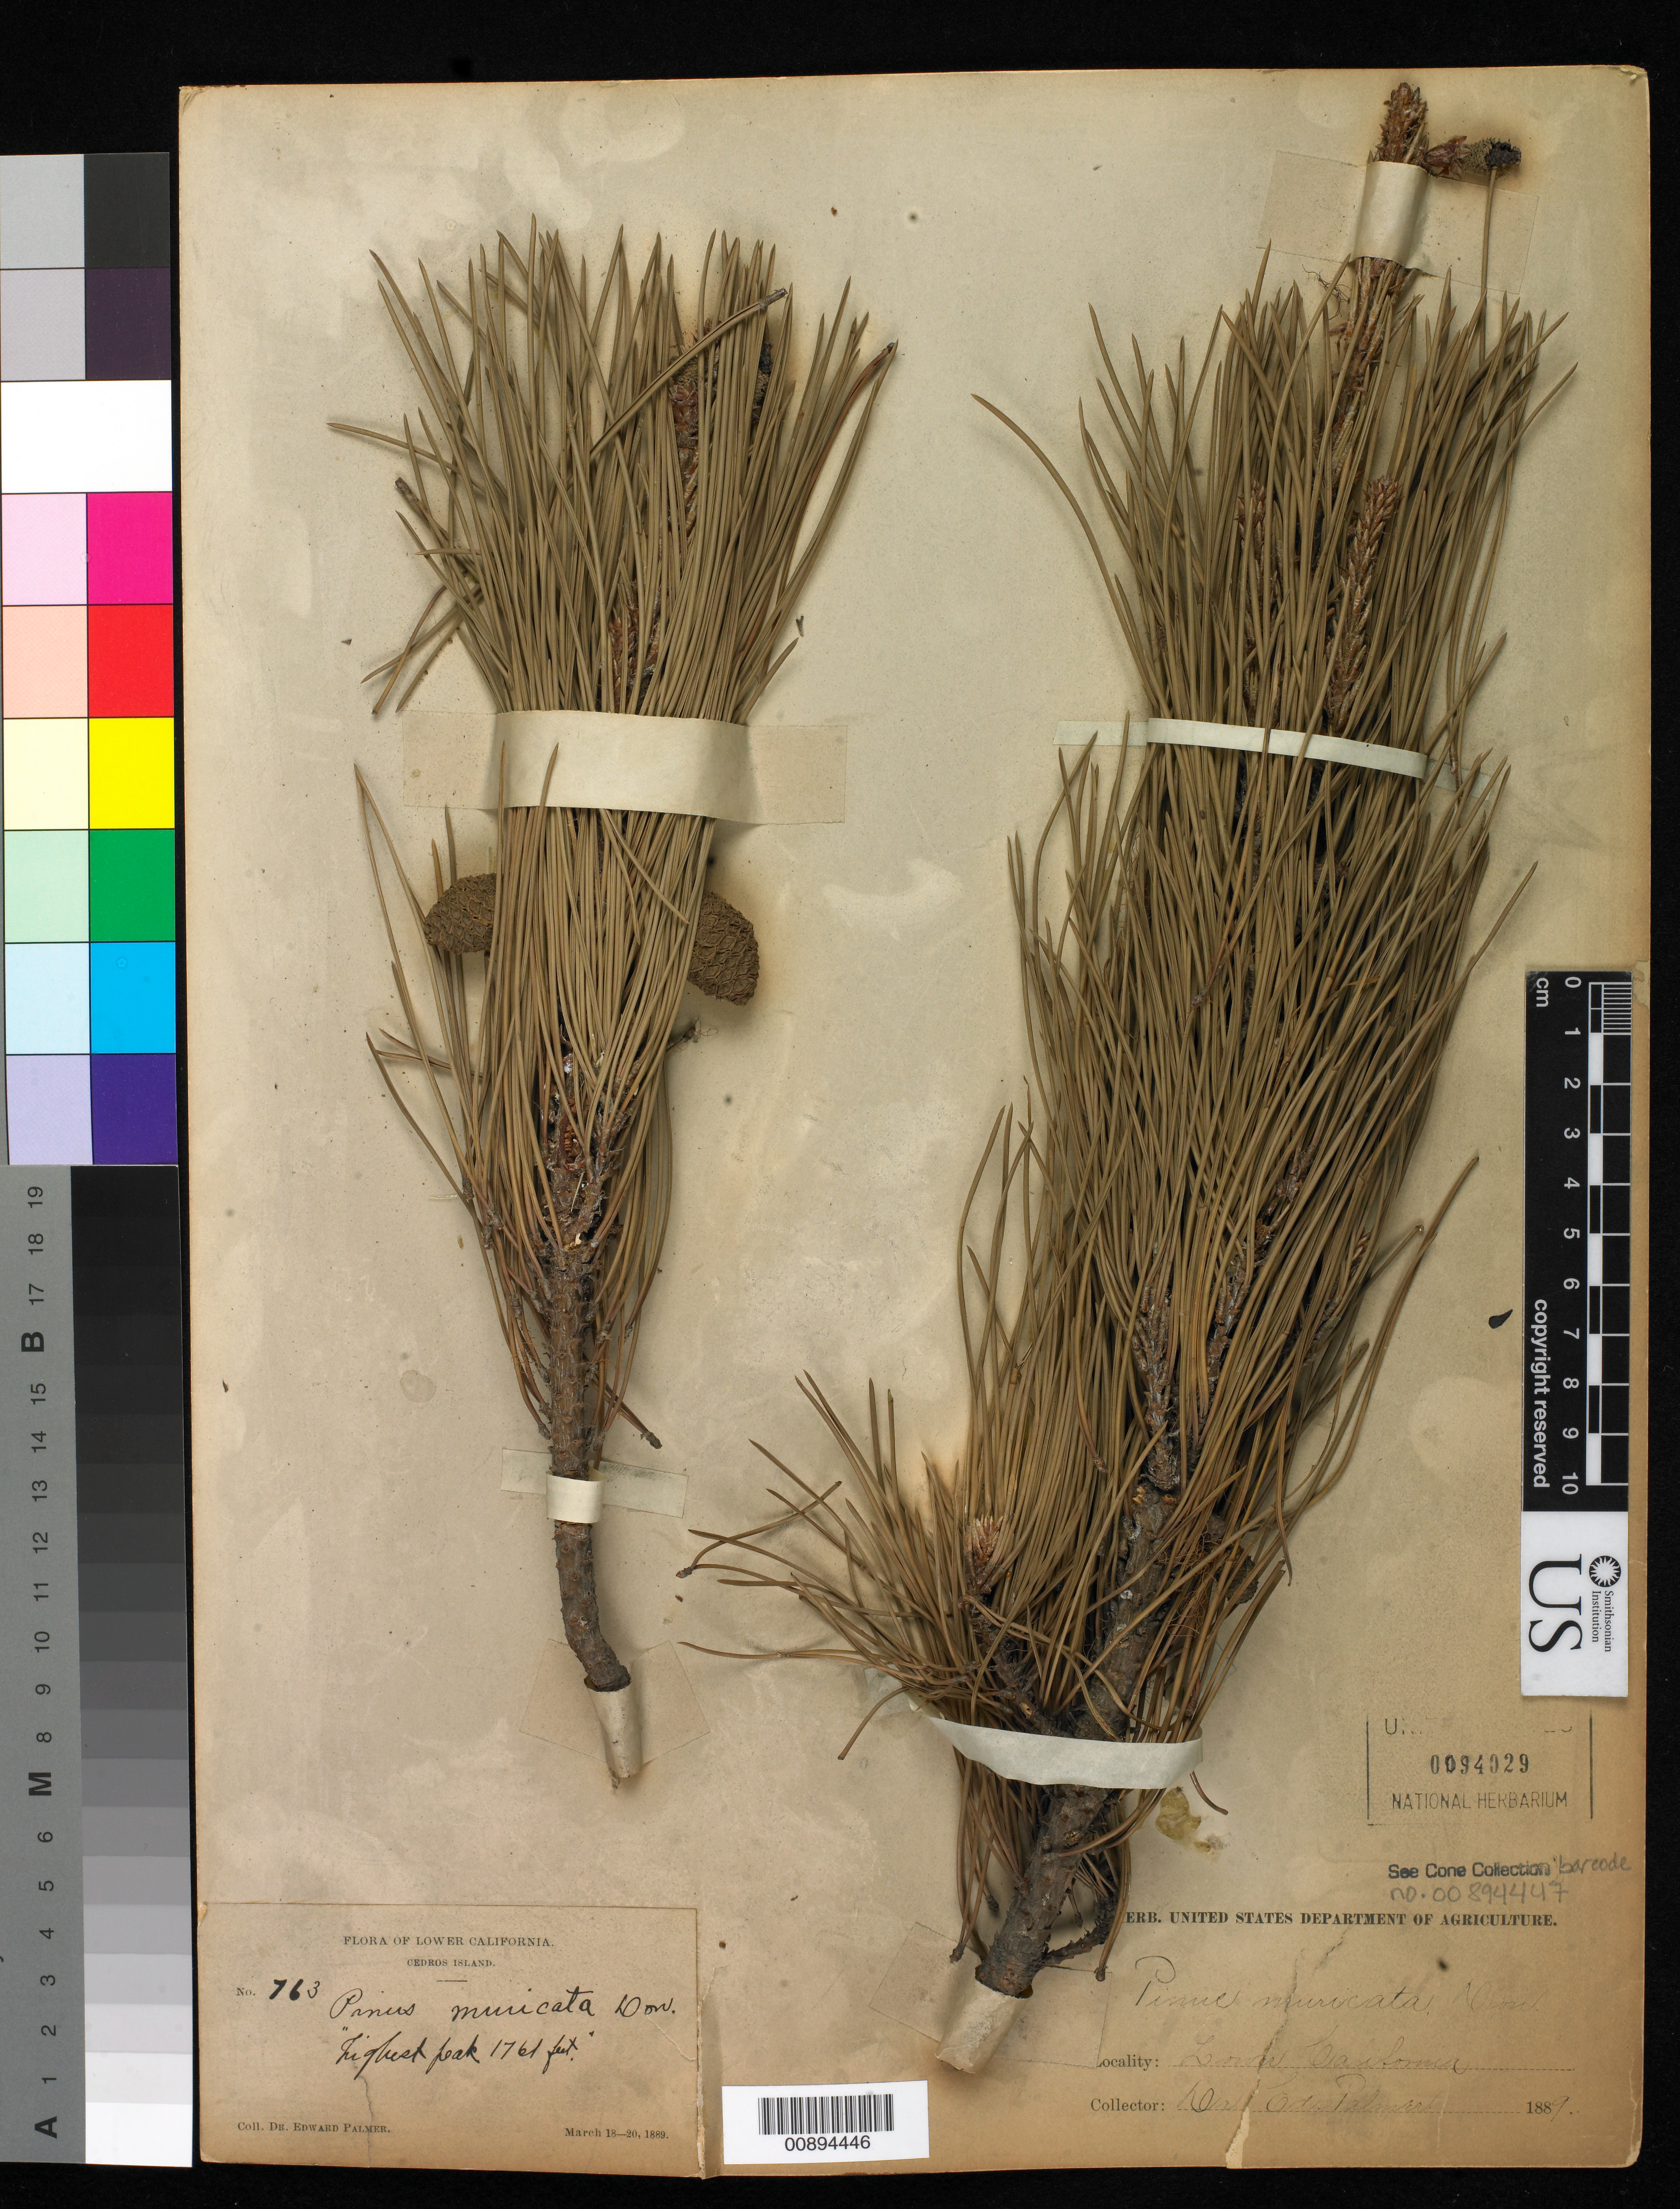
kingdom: Plantae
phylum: Tracheophyta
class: Pinopsida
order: Pinales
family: Pinaceae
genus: Pinus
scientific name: Pinus muricata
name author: D. Don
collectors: E. Palmer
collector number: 763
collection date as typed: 18 Mar 1889 to 20 Mar 1889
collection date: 1889-03-18/1889-03-20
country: Mexico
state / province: Baja California Norte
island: Cedros I.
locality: Cedros Island, Baja California. Highest peak.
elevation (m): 537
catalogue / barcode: US 94029